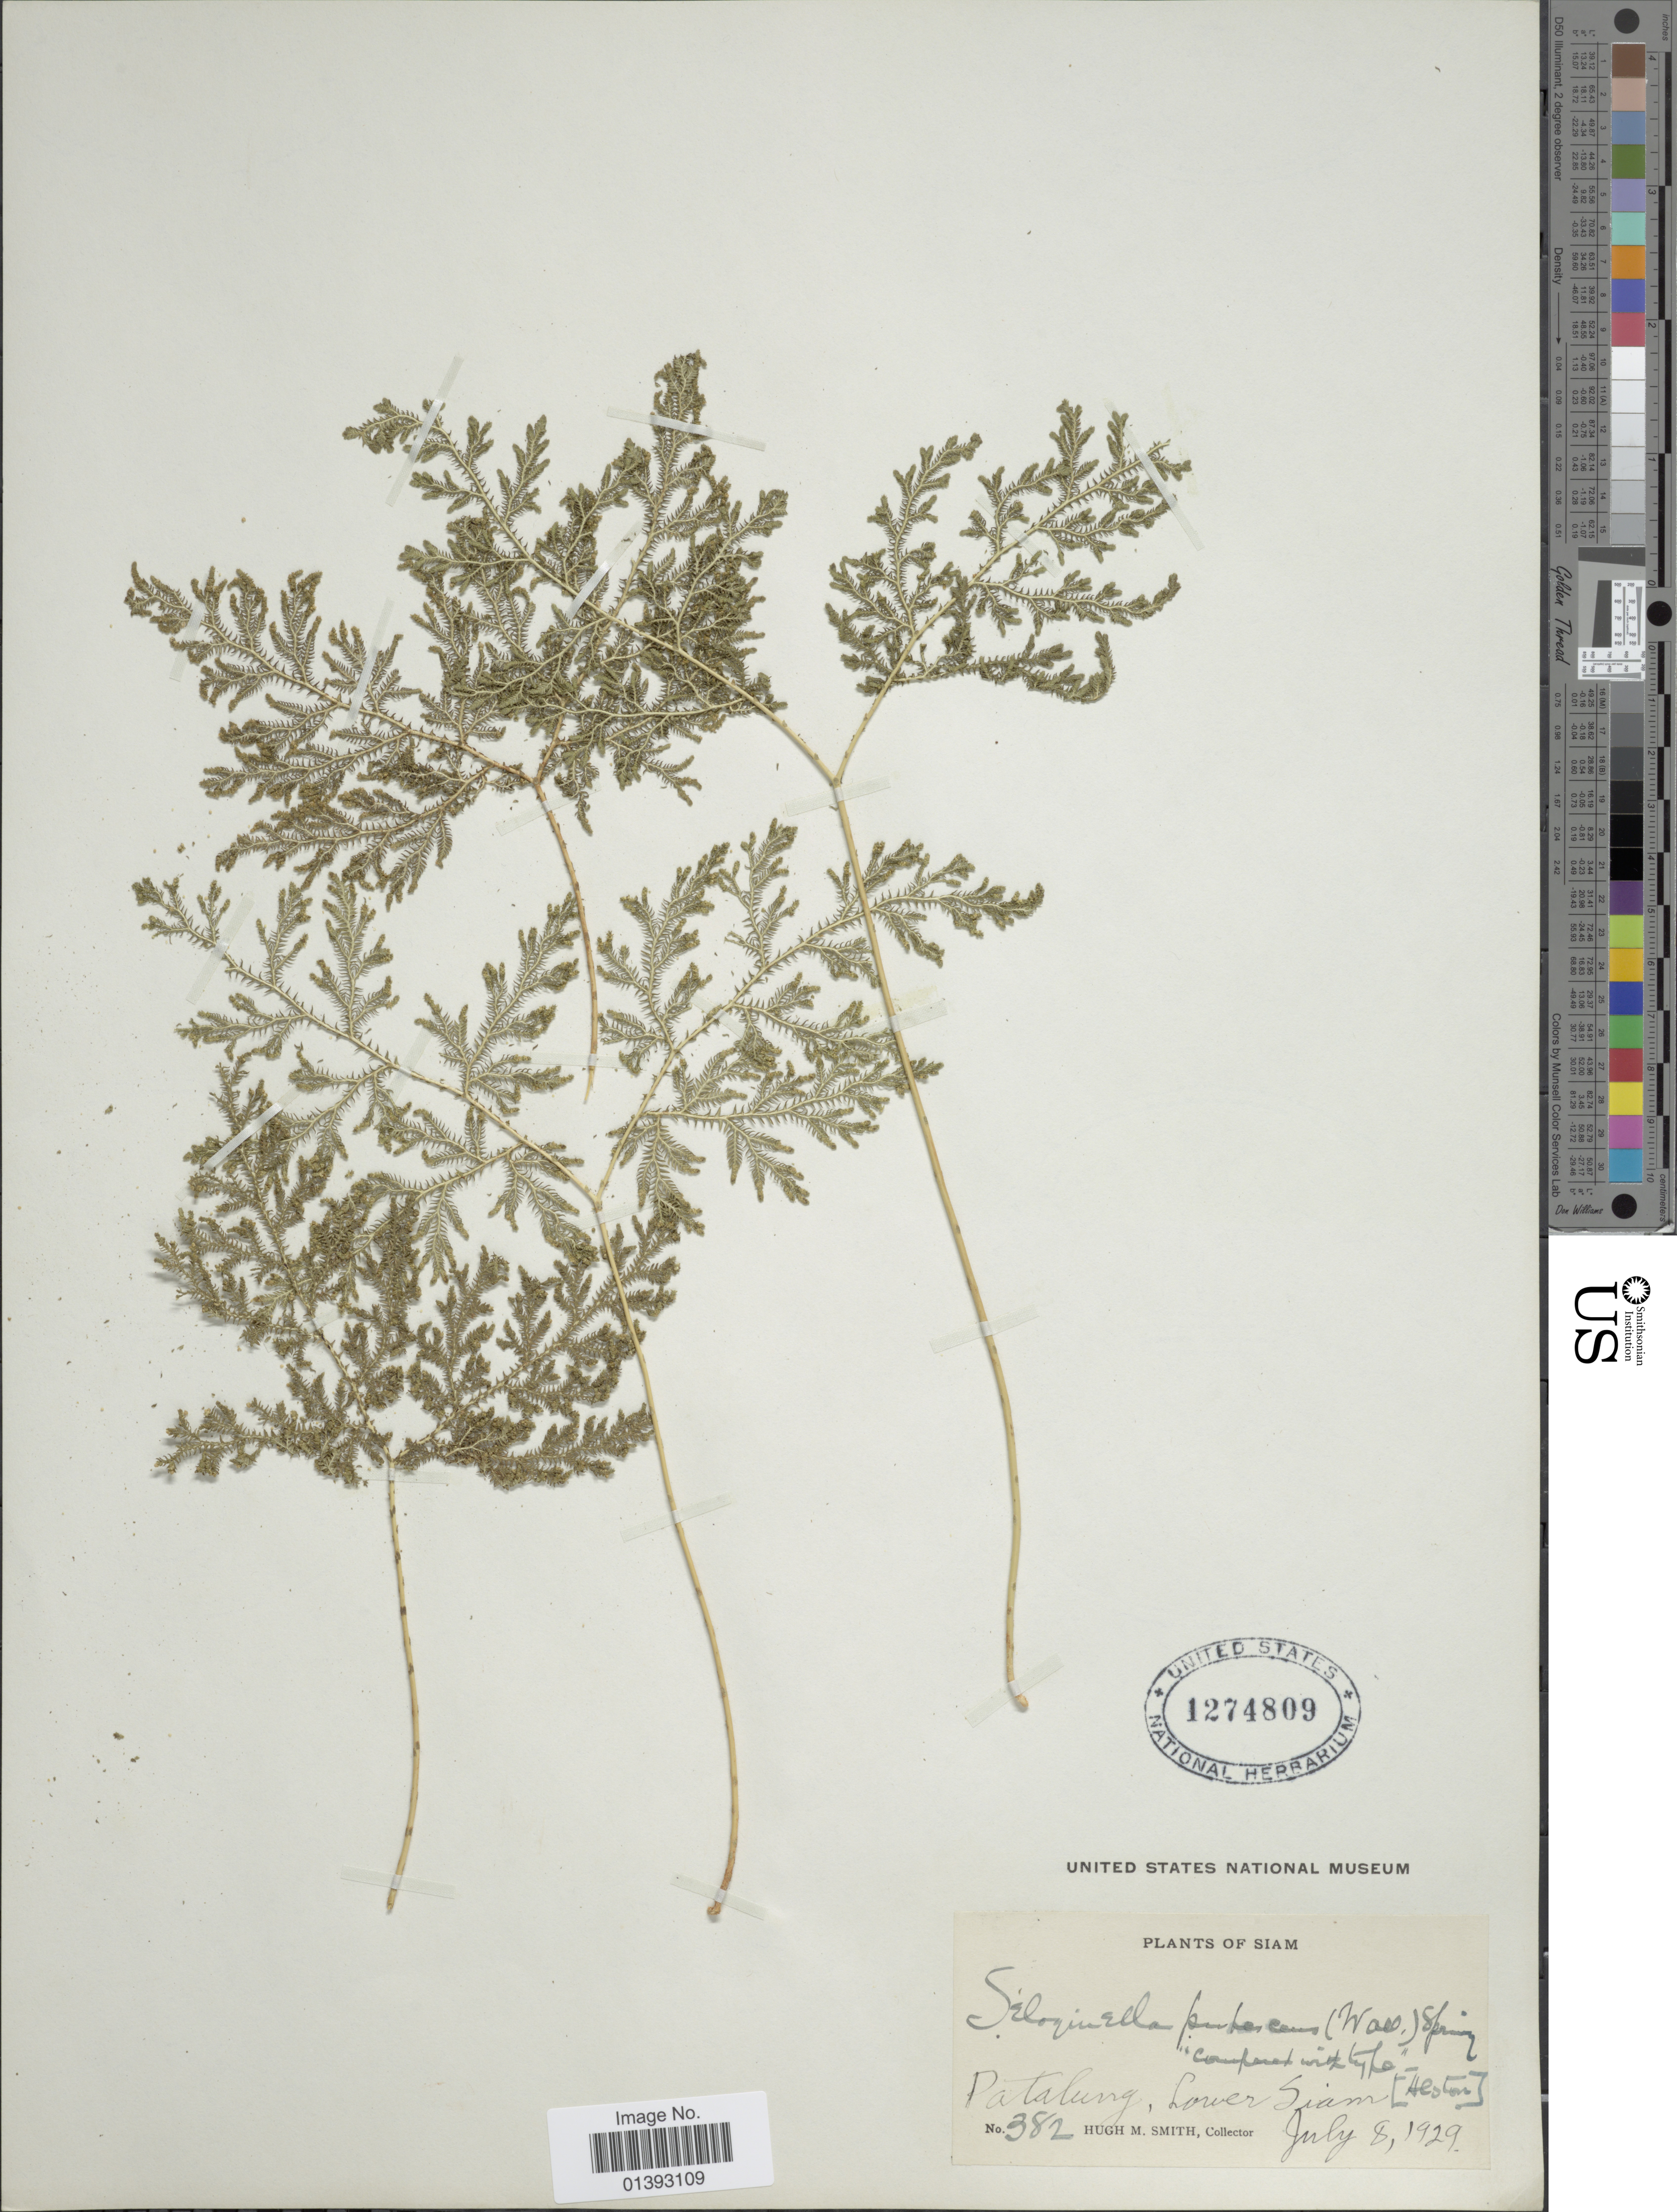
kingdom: Plantae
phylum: Tracheophyta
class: Lycopodiopsida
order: Selaginellales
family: Selaginellaceae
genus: Selaginella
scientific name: Selaginella pubescens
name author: (Wall. ex Hook. & Grev.) Spring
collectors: H. M. Smith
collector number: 382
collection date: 1929-07-08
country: Thailand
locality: Patalung, lower Siam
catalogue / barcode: US 1274809